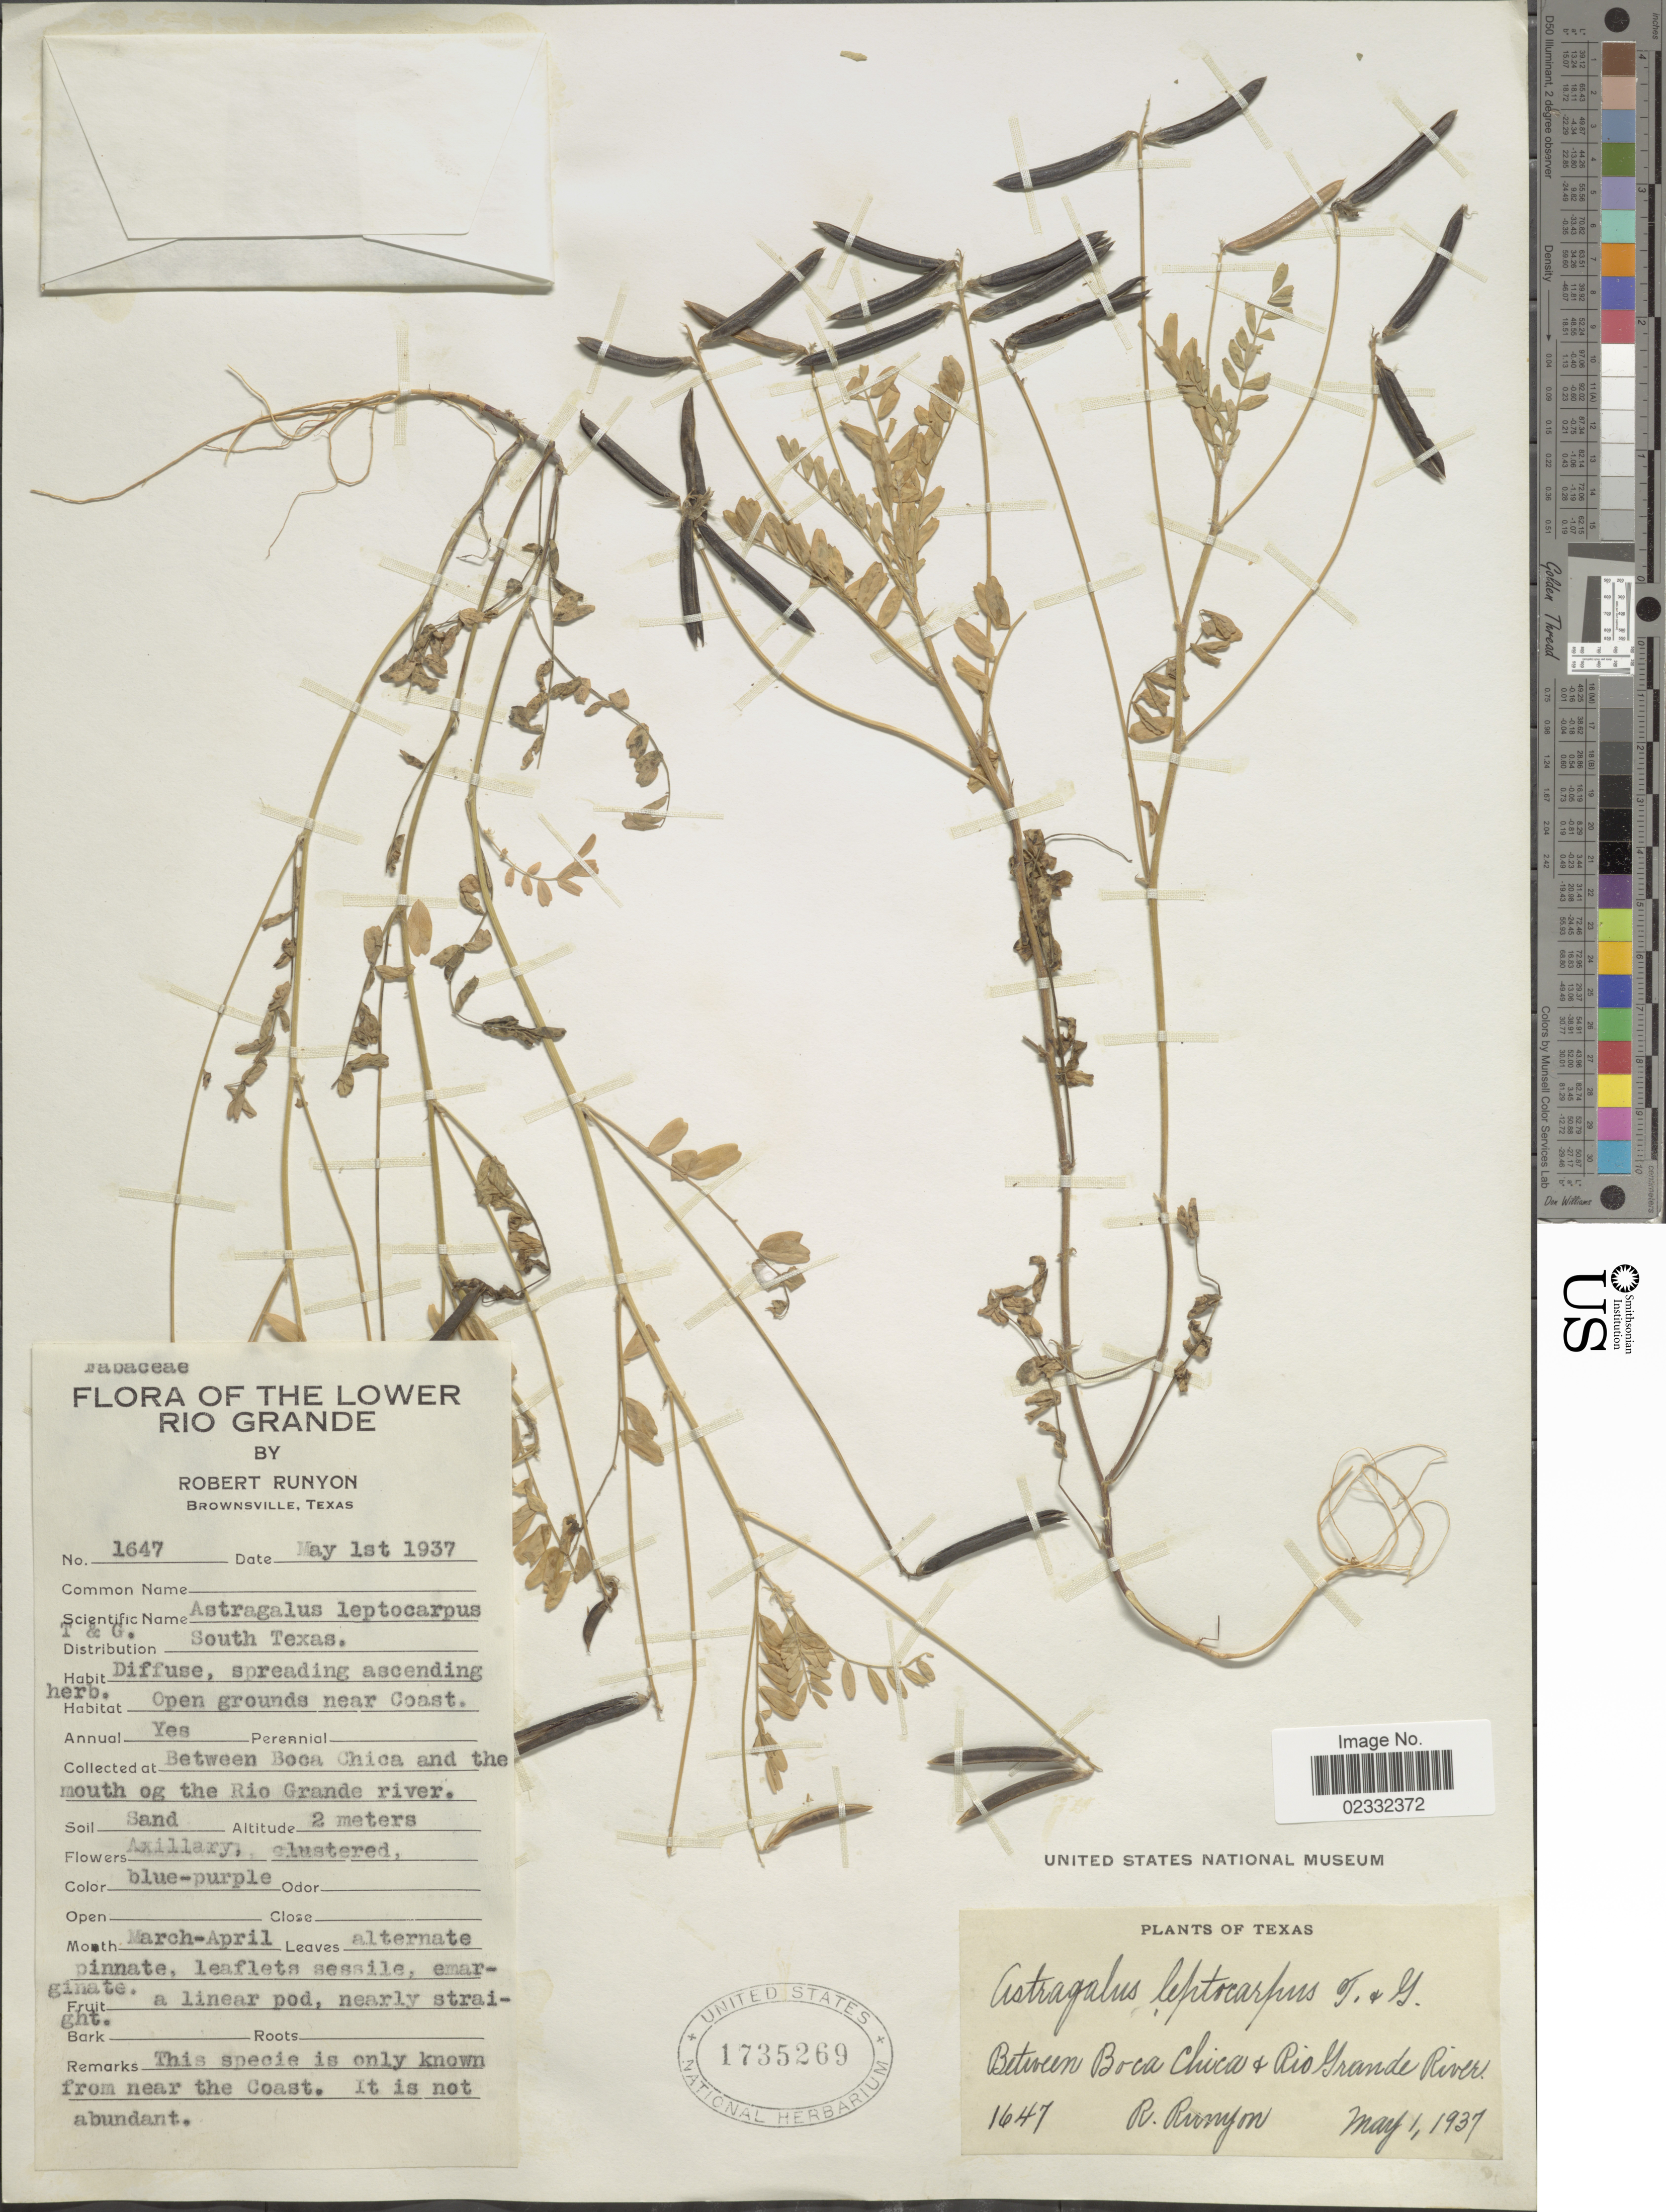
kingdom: Plantae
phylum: Tracheophyta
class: Magnoliopsida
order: Fabales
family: Fabaceae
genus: Astragalus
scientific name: Astragalus leptocarpus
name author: Torr. & A. Gray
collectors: R. Runyon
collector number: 1647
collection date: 1937-05-01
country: United States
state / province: Texas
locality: Between Boca Chico & Rio Grande River. Between Boca Chica and the mouth og the Rio Grande river.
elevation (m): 2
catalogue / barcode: US 1735269